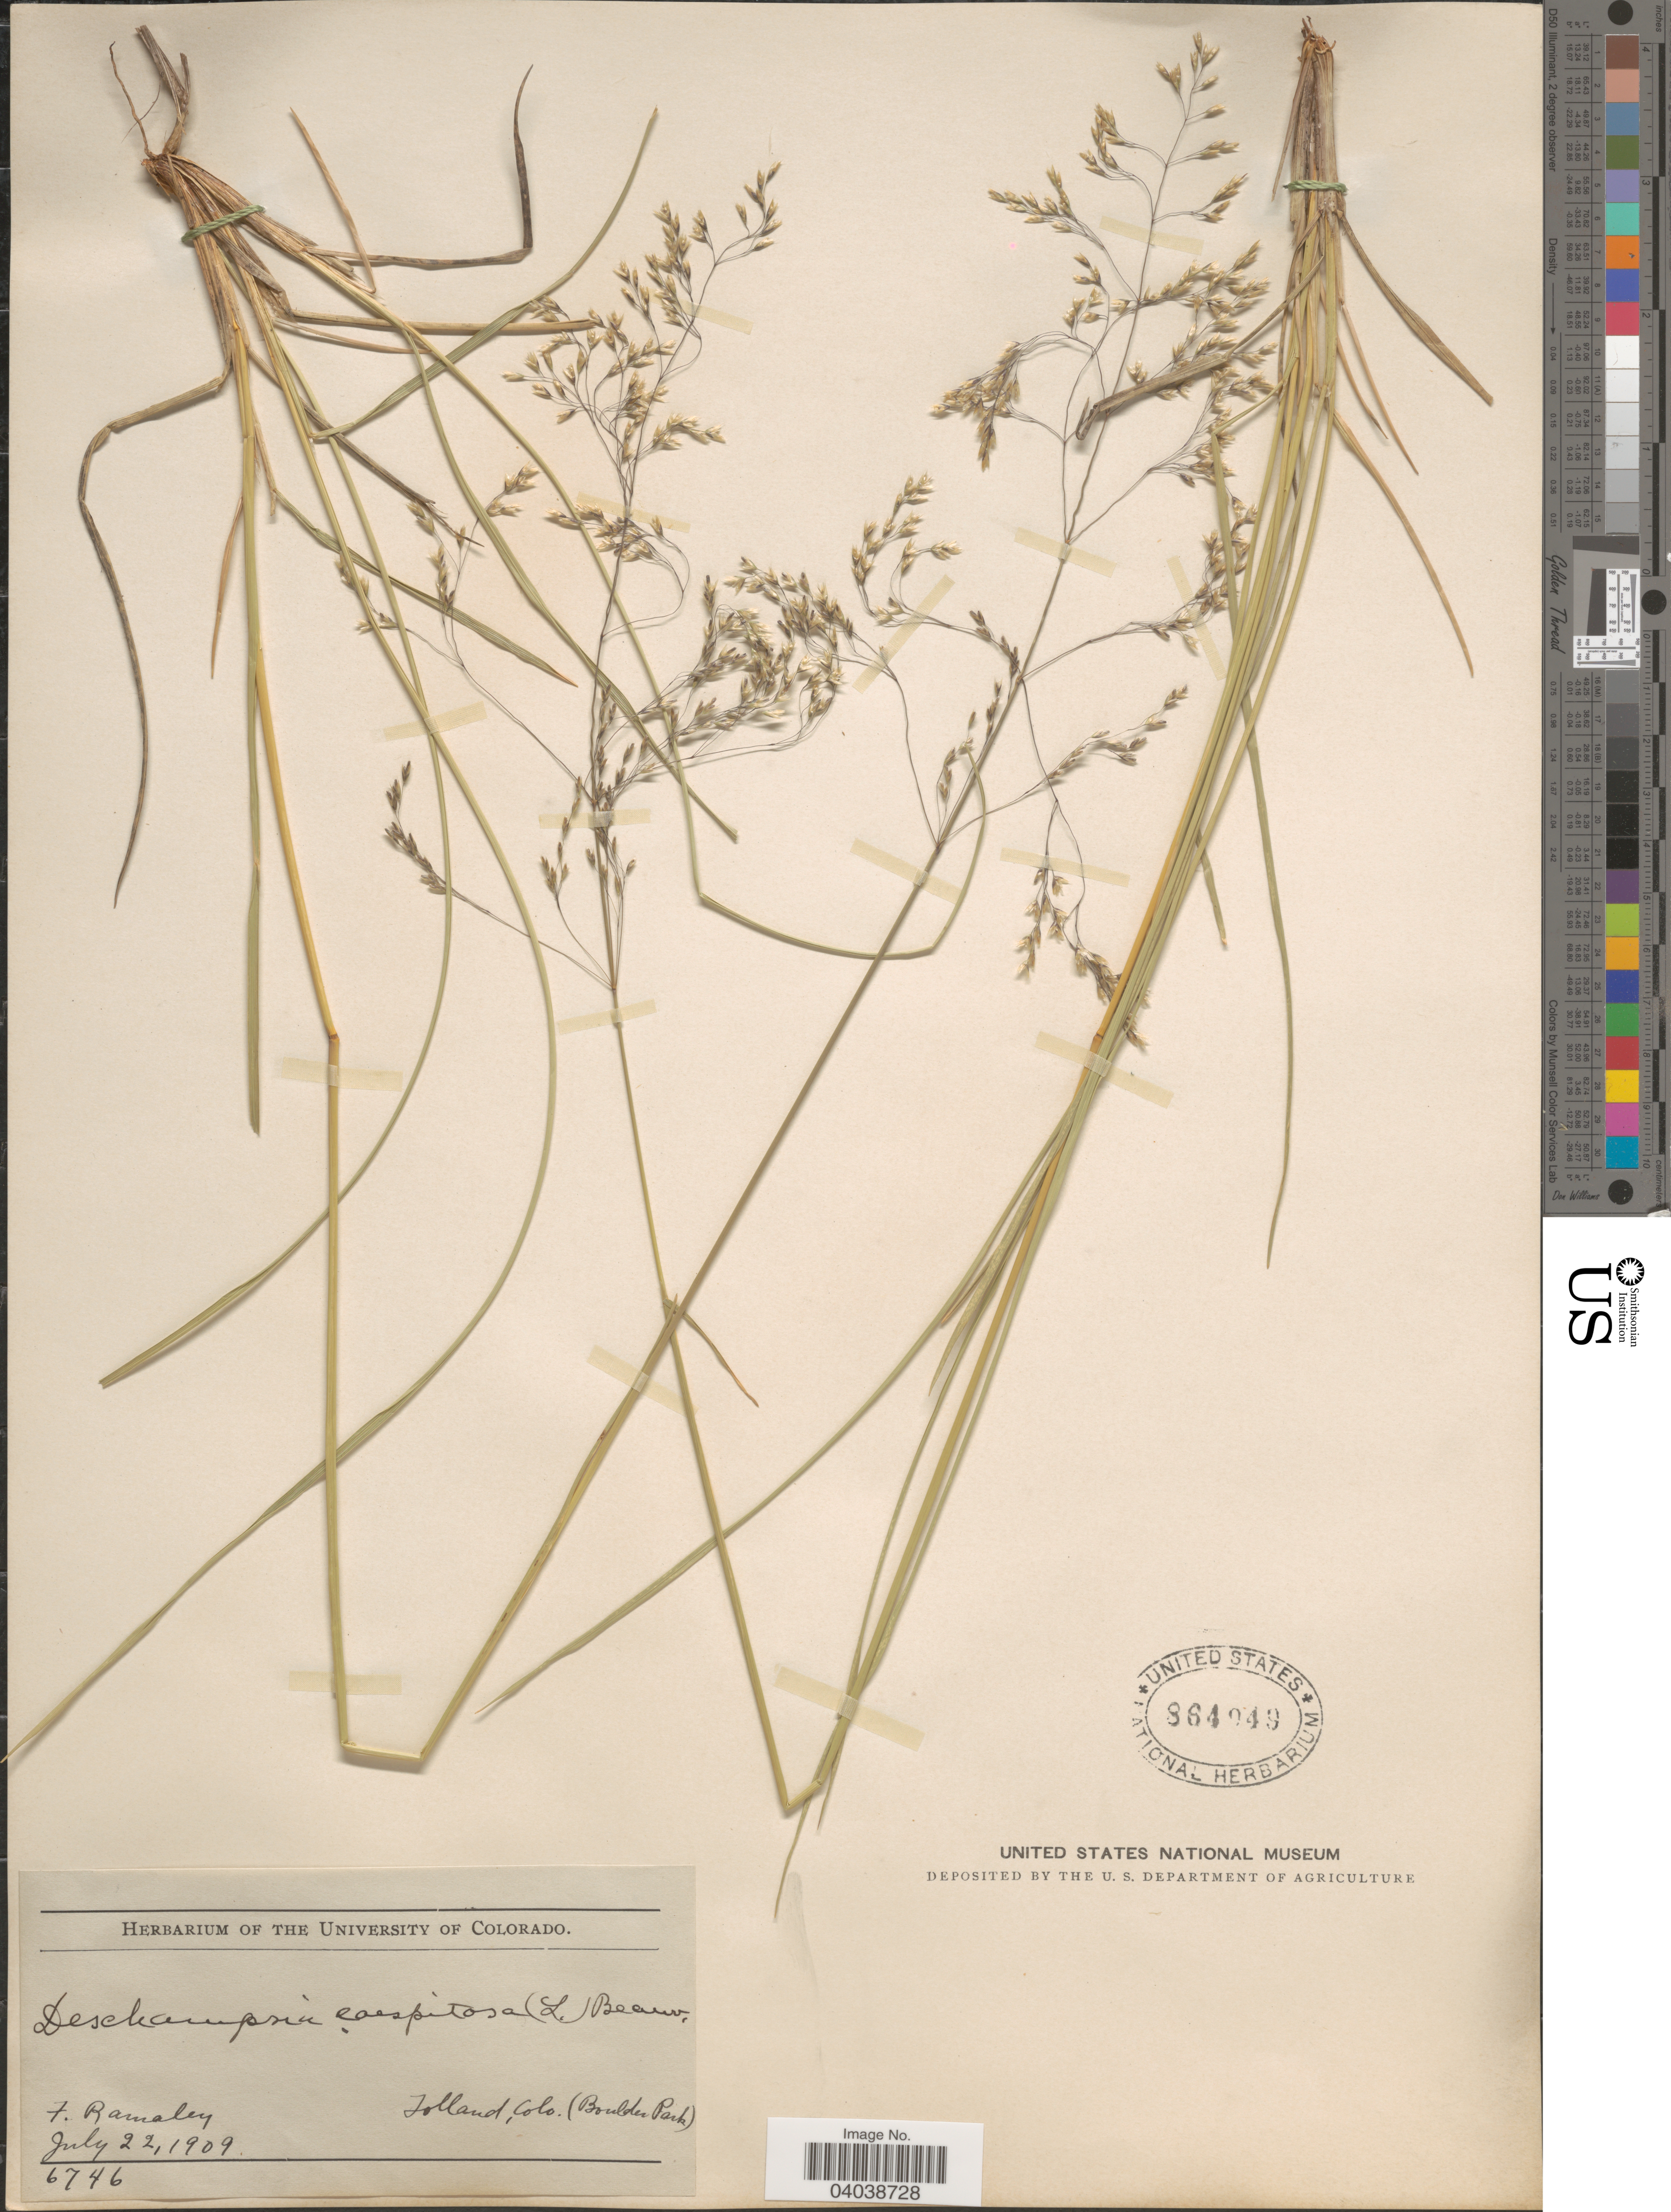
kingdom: Plantae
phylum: Tracheophyta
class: Liliopsida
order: Poales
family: Poaceae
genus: Deschampsia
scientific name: Deschampsia cespitosa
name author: (L.) P. Beauv.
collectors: F. Ramaley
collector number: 6746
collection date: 1909-07-22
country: United States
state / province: Colorado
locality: Tolland (Boulder Park).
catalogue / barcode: US 864949